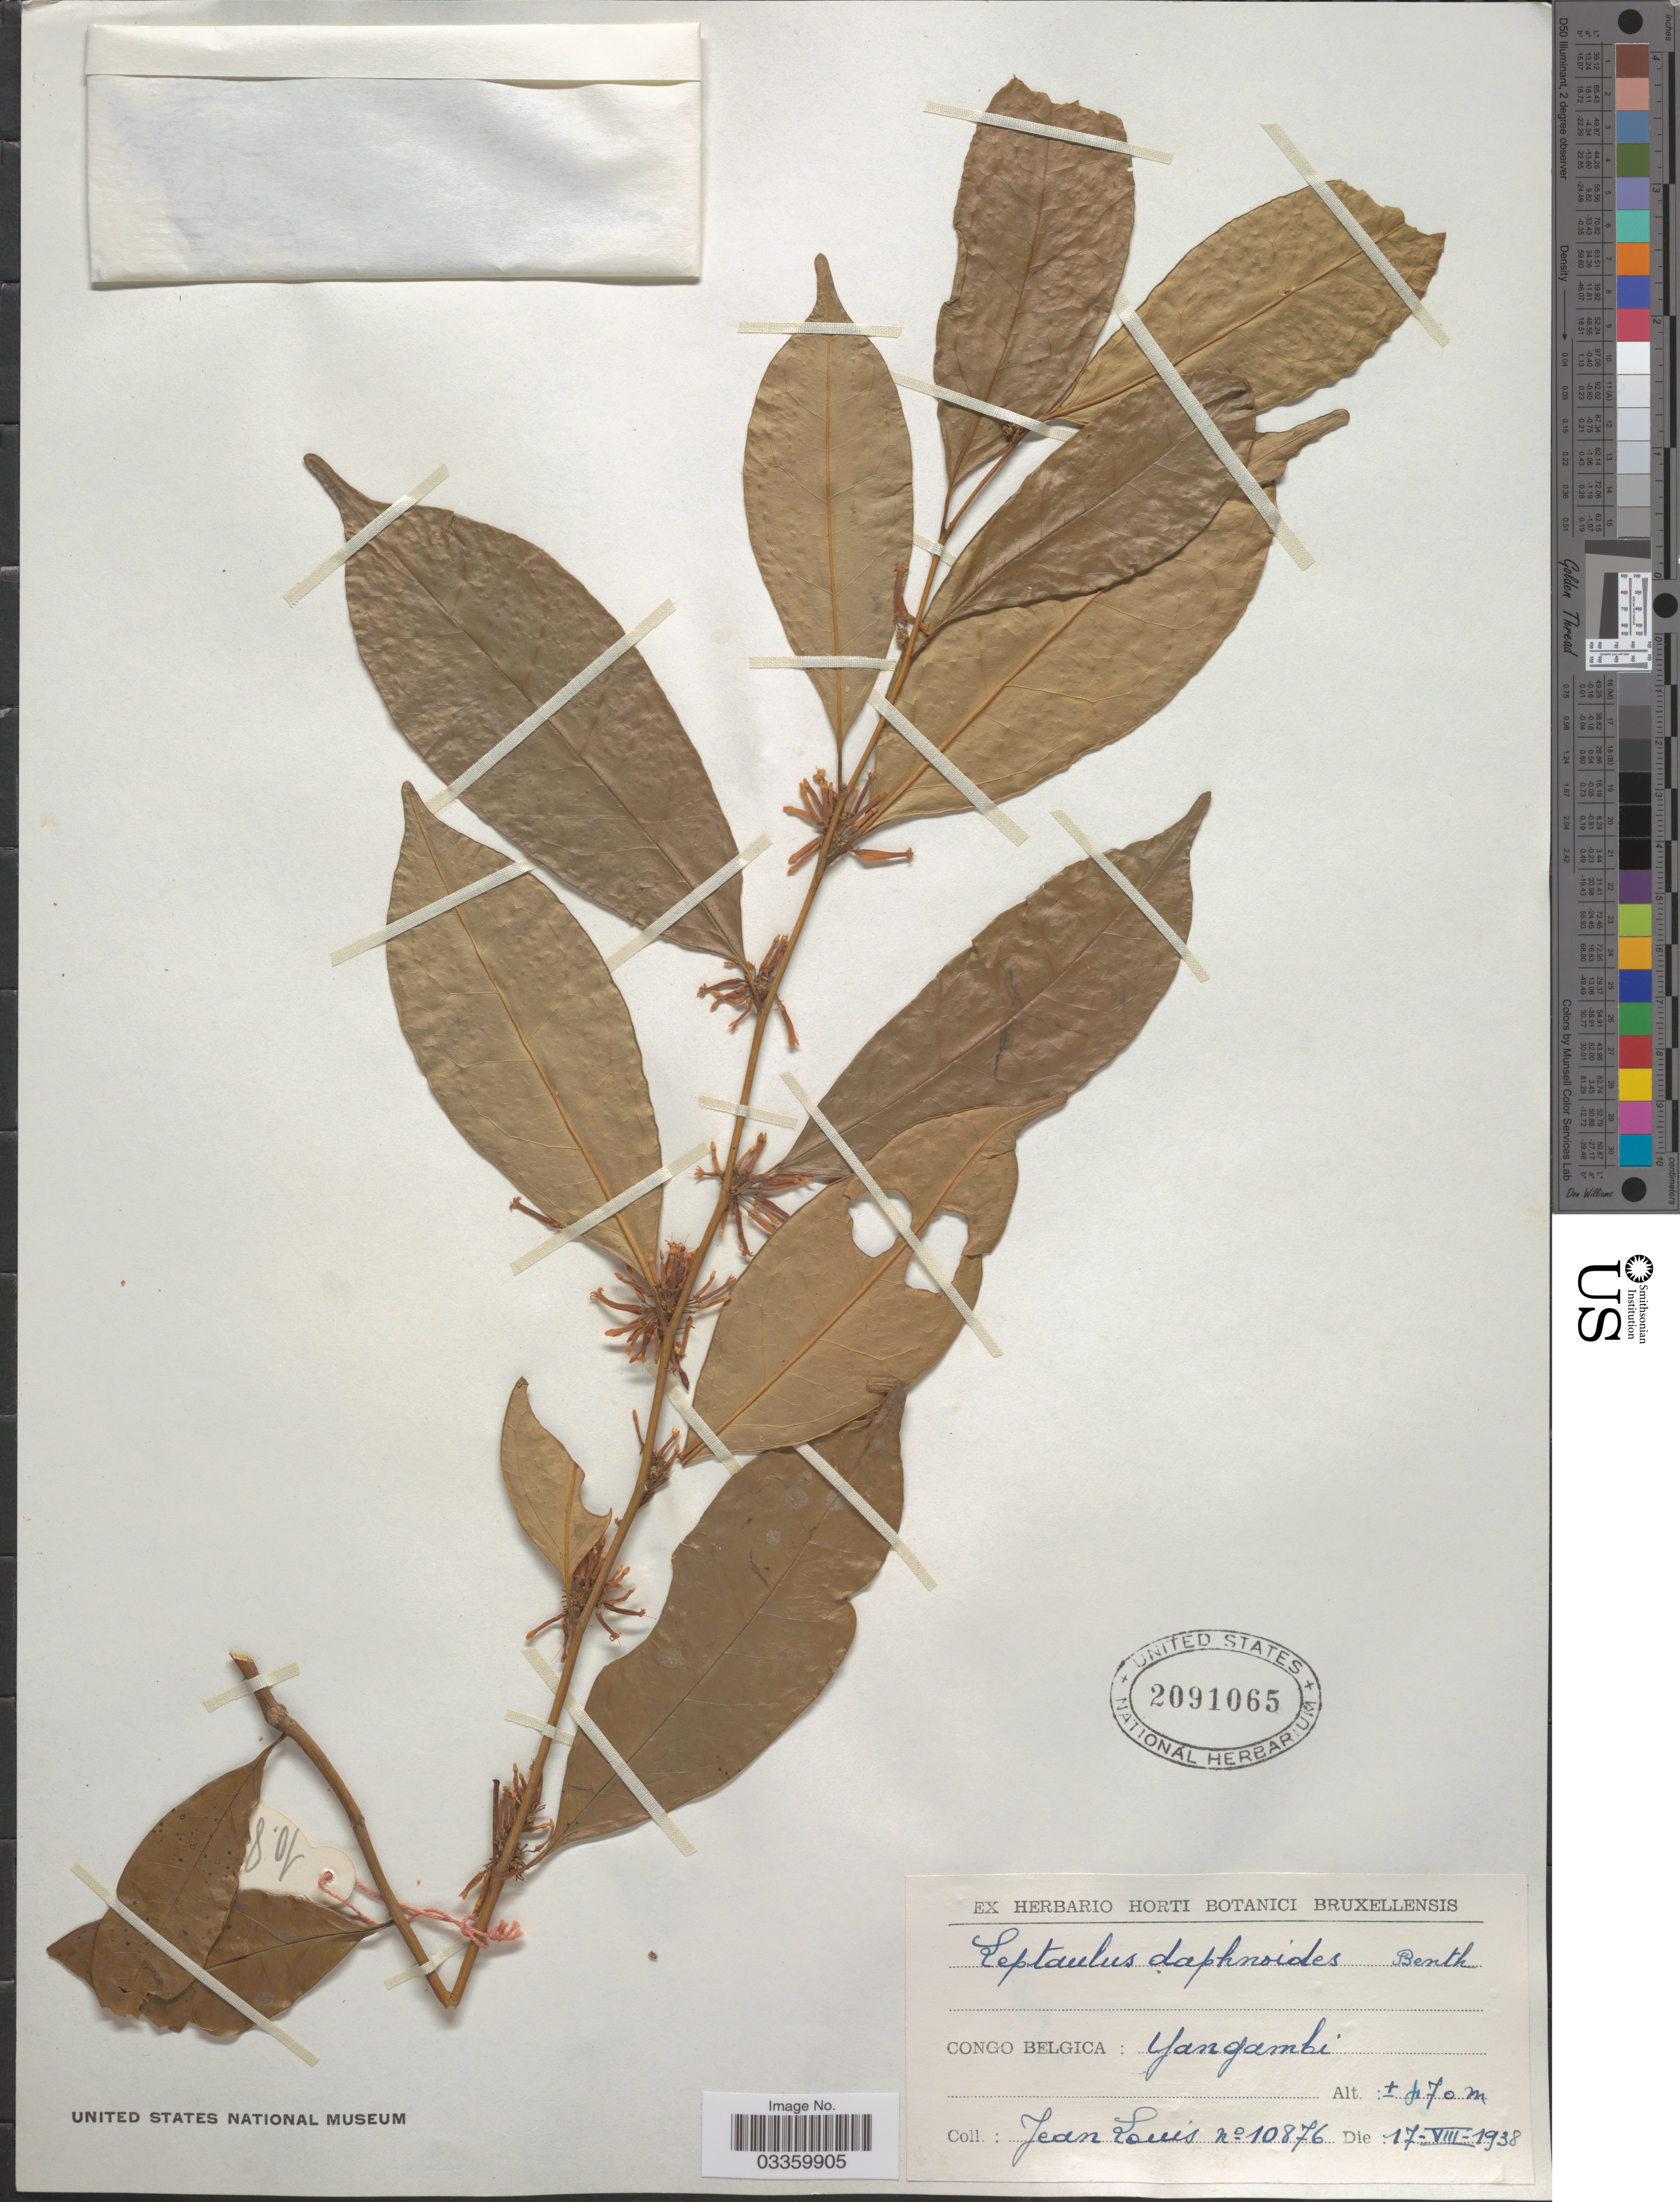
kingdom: Plantae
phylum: Tracheophyta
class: Magnoliopsida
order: Cardiopteridales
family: Cardiopteridaceae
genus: Leptaulus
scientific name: Leptaulus daphnoides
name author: Benth.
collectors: J. Louis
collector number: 10876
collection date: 1938-08-17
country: Congo, Democratic Republic of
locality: Congo Belgica: Yangambi.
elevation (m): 470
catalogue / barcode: US 2091065